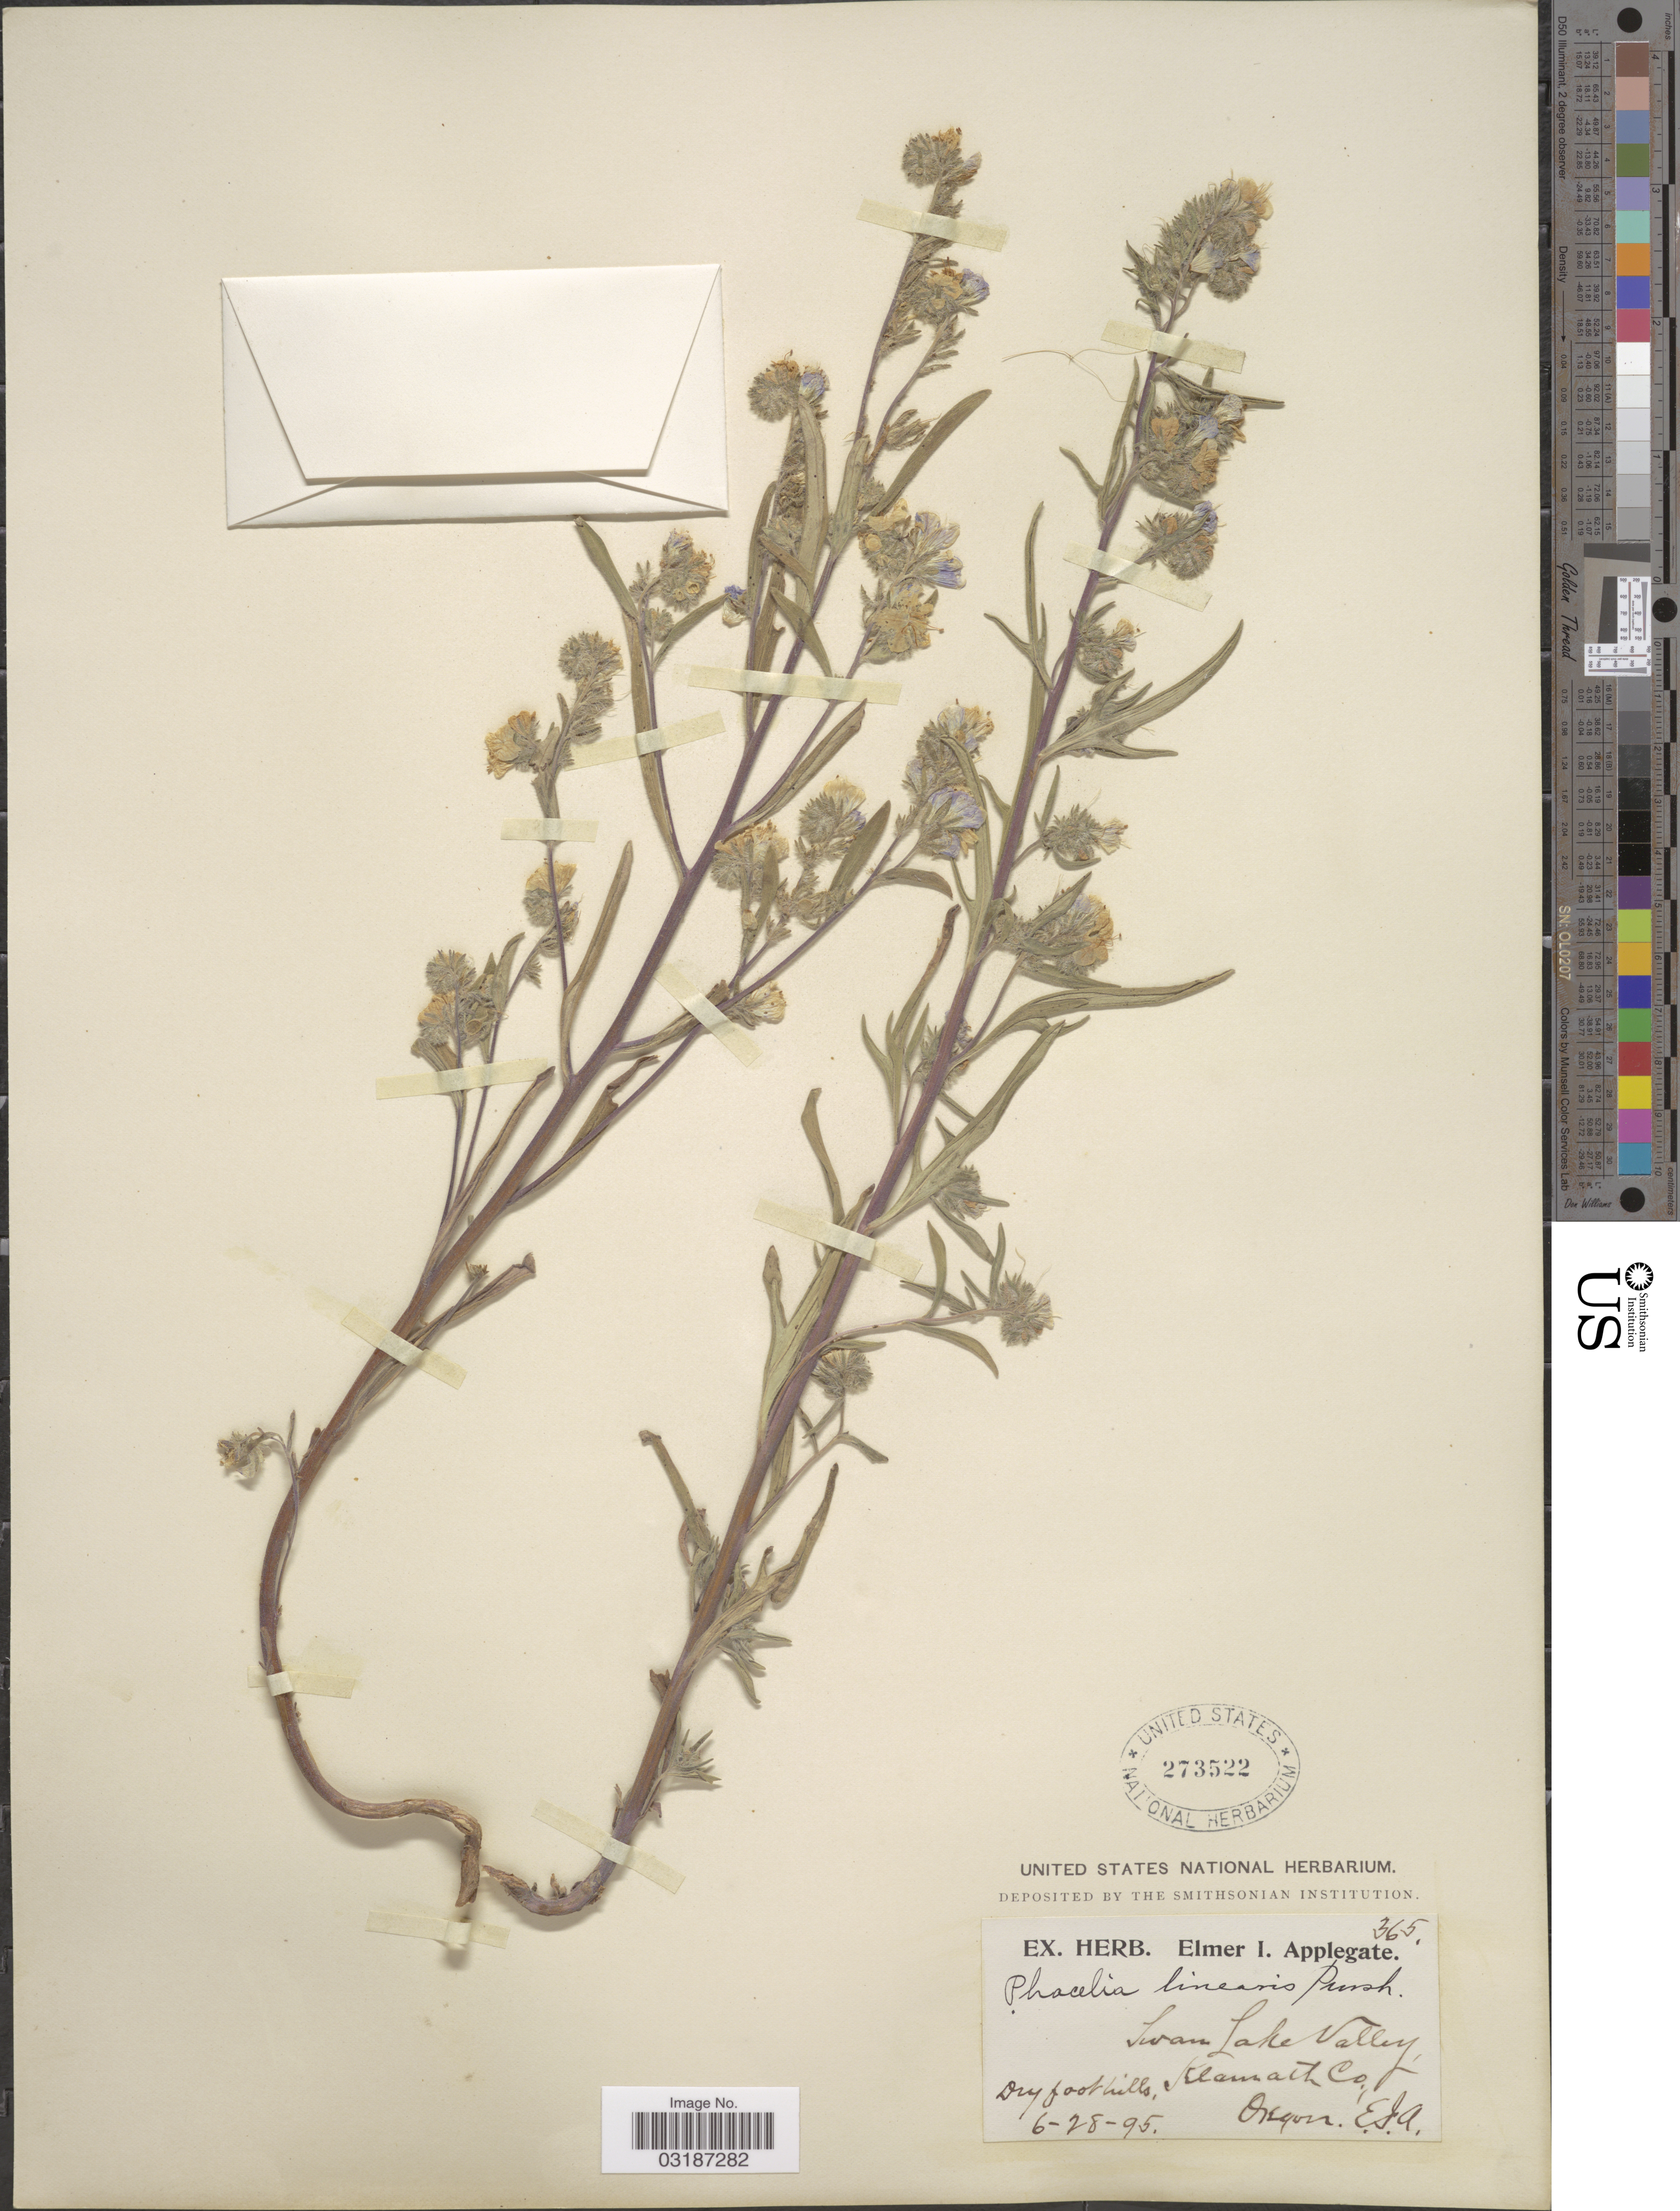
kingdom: Plantae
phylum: Tracheophyta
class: Magnoliopsida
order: Boraginales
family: Hydrophyllaceae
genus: Phacelia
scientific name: Phacelia linearis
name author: (Pursh) Holz.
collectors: E. I. Applegate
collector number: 365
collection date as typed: Transcribed d/m/y: 28/6/95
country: United States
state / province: Oregon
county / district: Klamath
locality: Swan Lake Valley. Dry foothills, Klamath Co. Oregon.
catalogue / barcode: US 273522